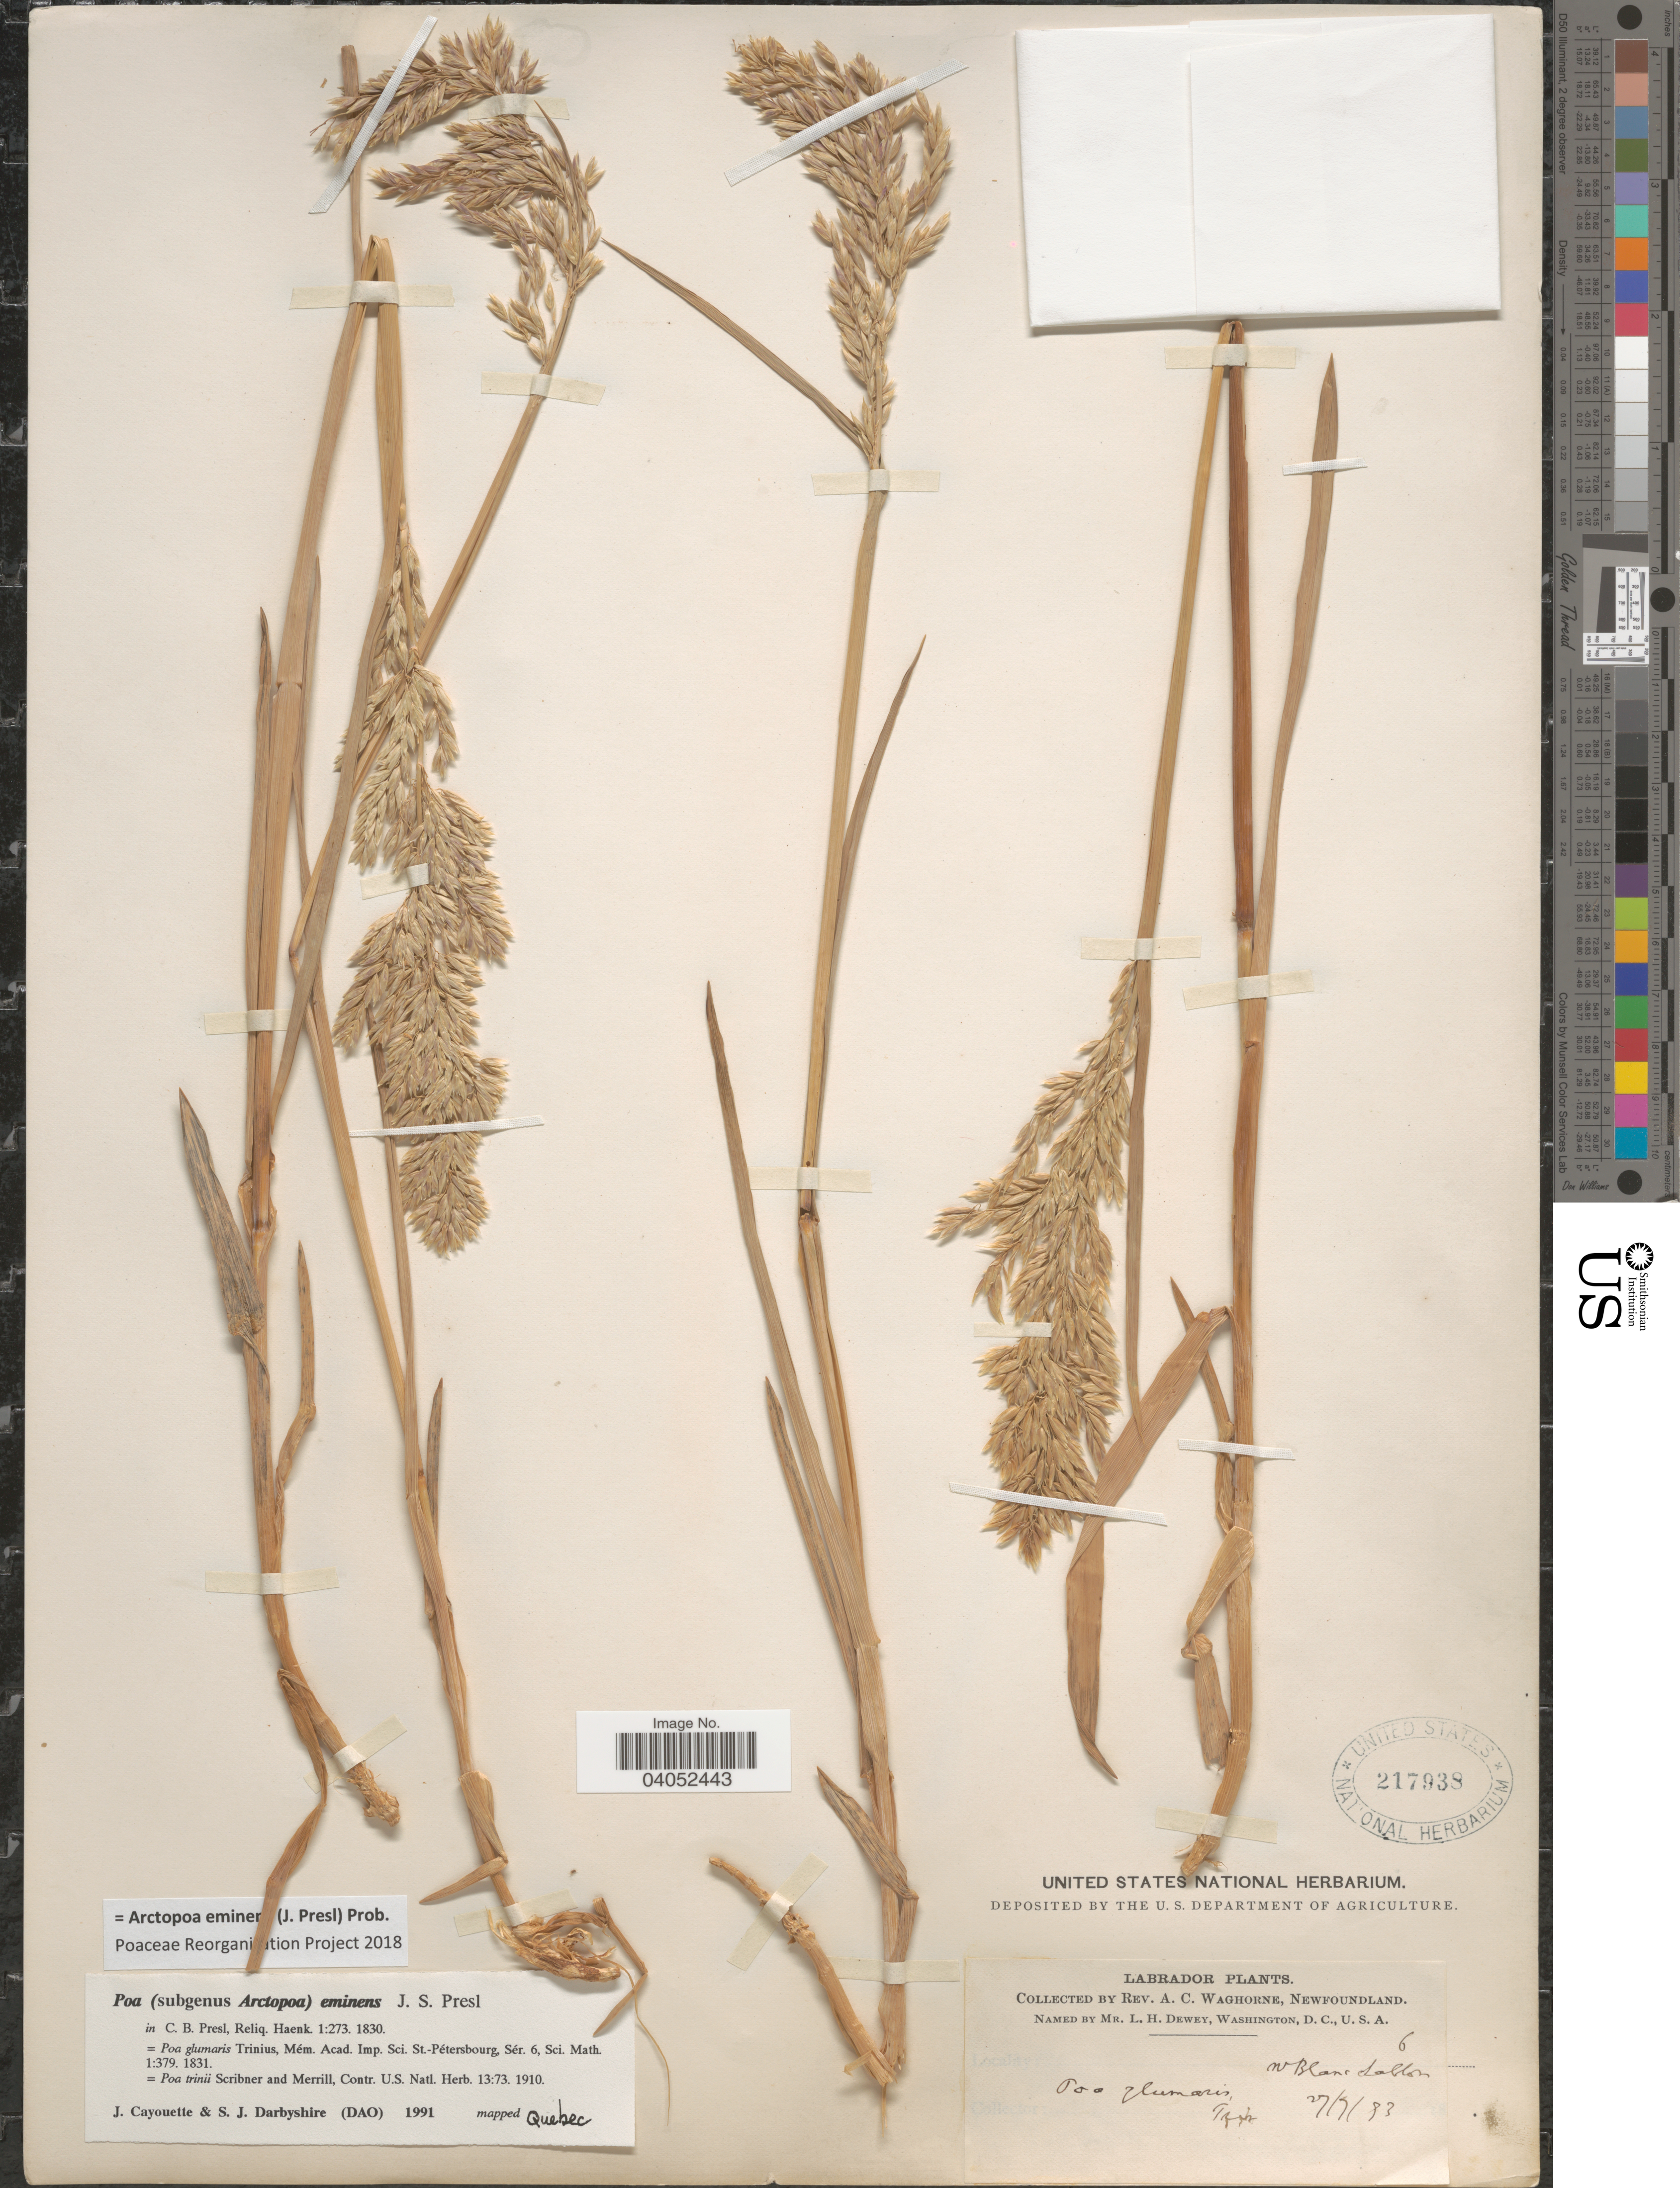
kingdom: Plantae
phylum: Tracheophyta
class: Liliopsida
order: Poales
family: Poaceae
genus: Arctopoa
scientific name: Arctopoa eminens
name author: (J. Presl) Prob.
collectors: A. Waghorne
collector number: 6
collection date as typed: Transcribed d/m/y: 27/7/83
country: Canada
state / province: Newfoundland and Labrador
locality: Labrador. N Blanc Sablon.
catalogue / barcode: US 217938